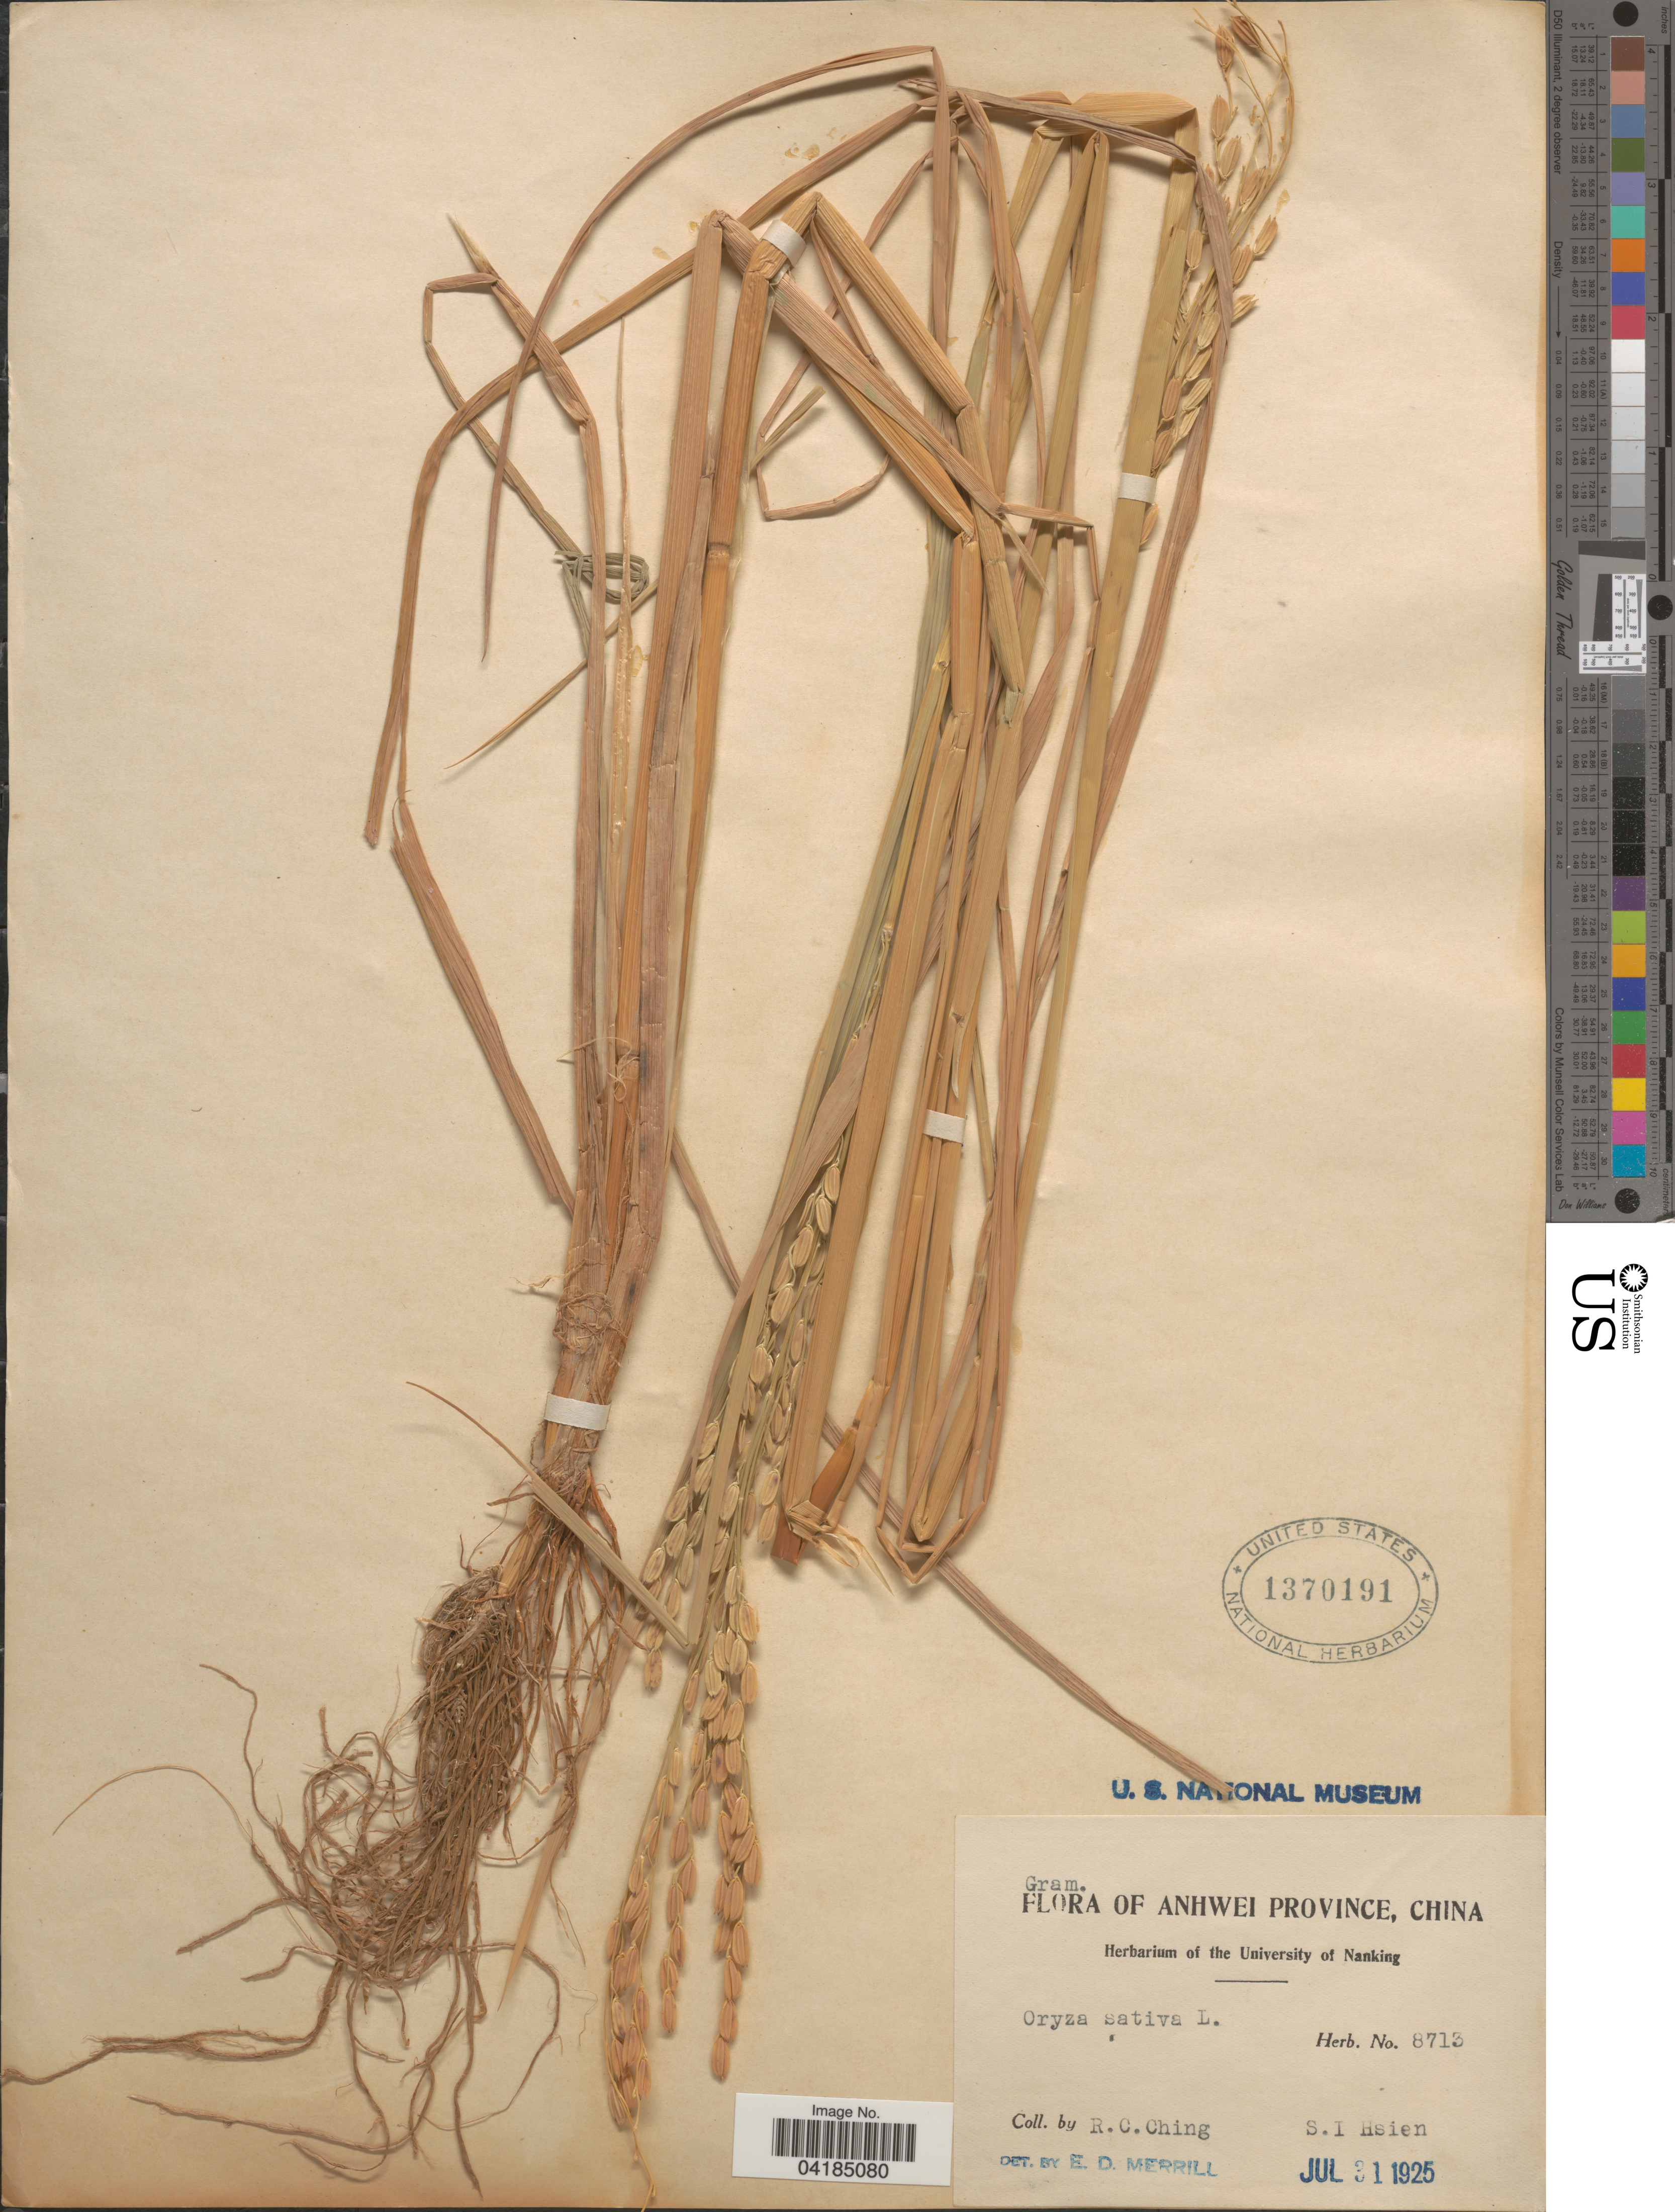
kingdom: Plantae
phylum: Tracheophyta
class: Liliopsida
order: Poales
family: Poaceae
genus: Oryza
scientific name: Oryza sativa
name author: L.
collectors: R. C. Ching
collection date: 1925-07-31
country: China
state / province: Anhui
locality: Anhwei Province. S.I Hsien.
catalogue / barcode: US 1370191